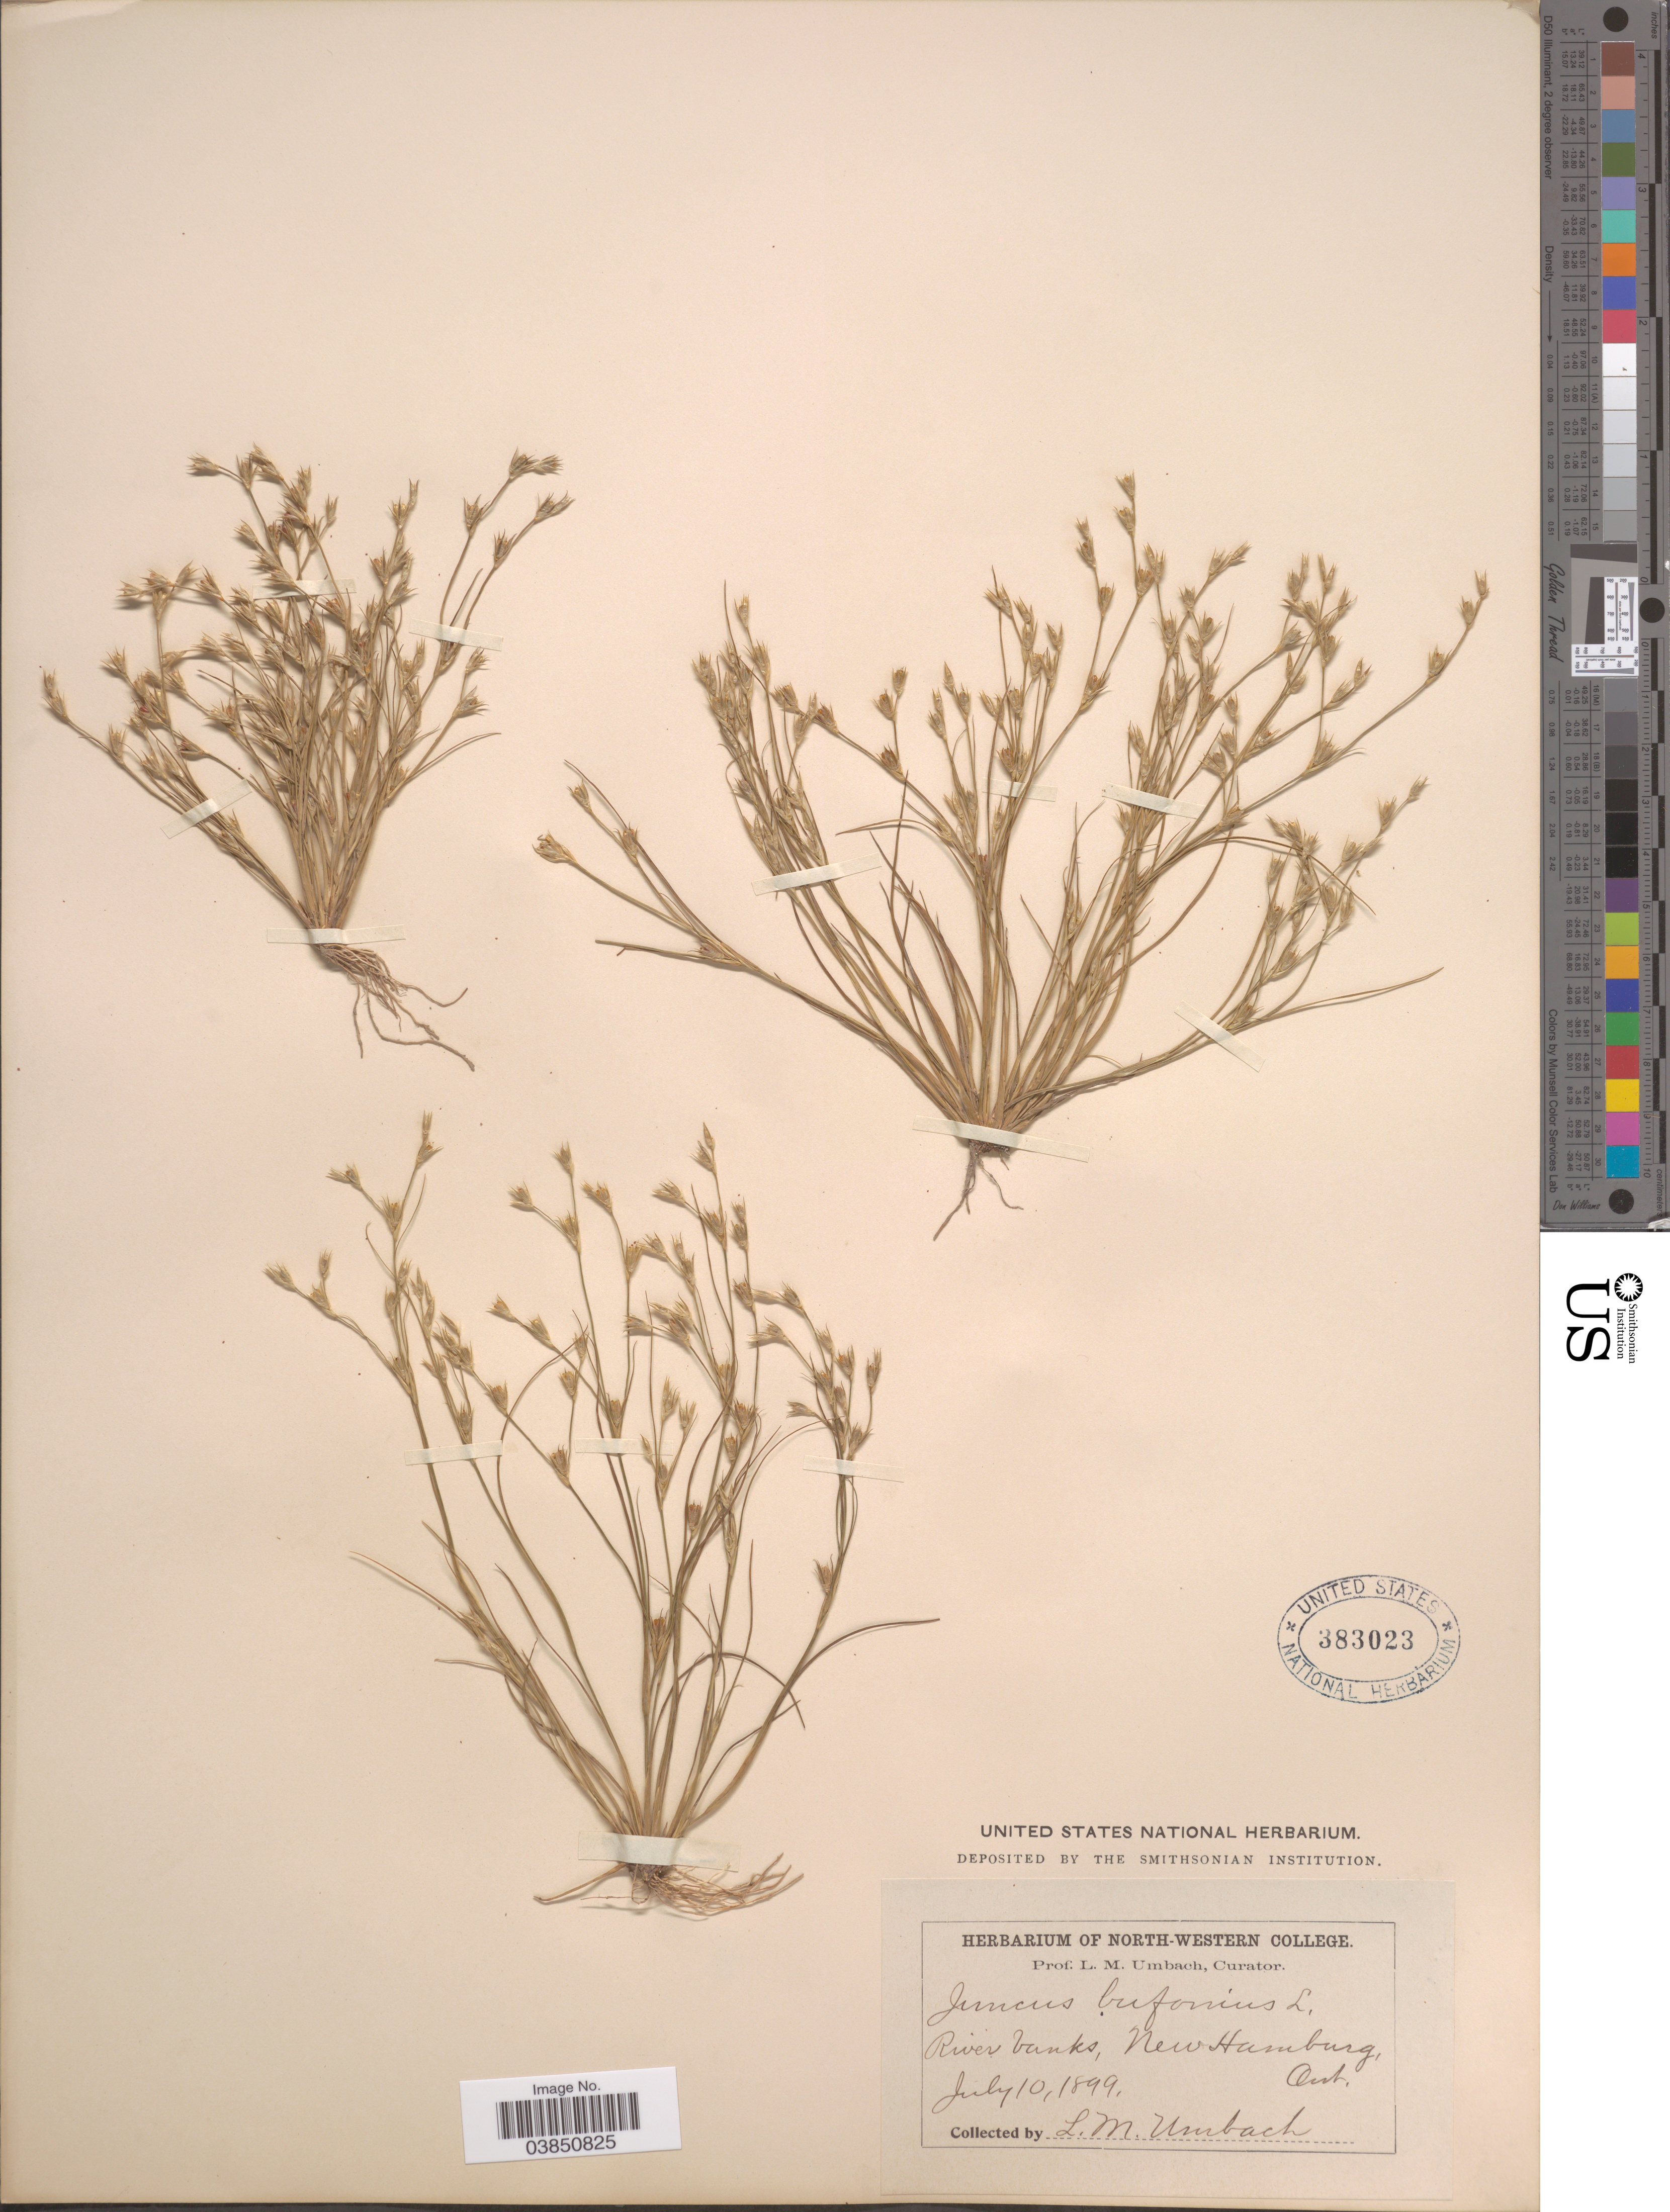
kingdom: Plantae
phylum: Tracheophyta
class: Liliopsida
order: Poales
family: Juncaceae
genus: Juncus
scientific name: Juncus bufonius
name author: L.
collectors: L. M. Umbach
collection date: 1899-07-10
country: Canada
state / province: Ontario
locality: River banks, New Hamburg.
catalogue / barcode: US 383023